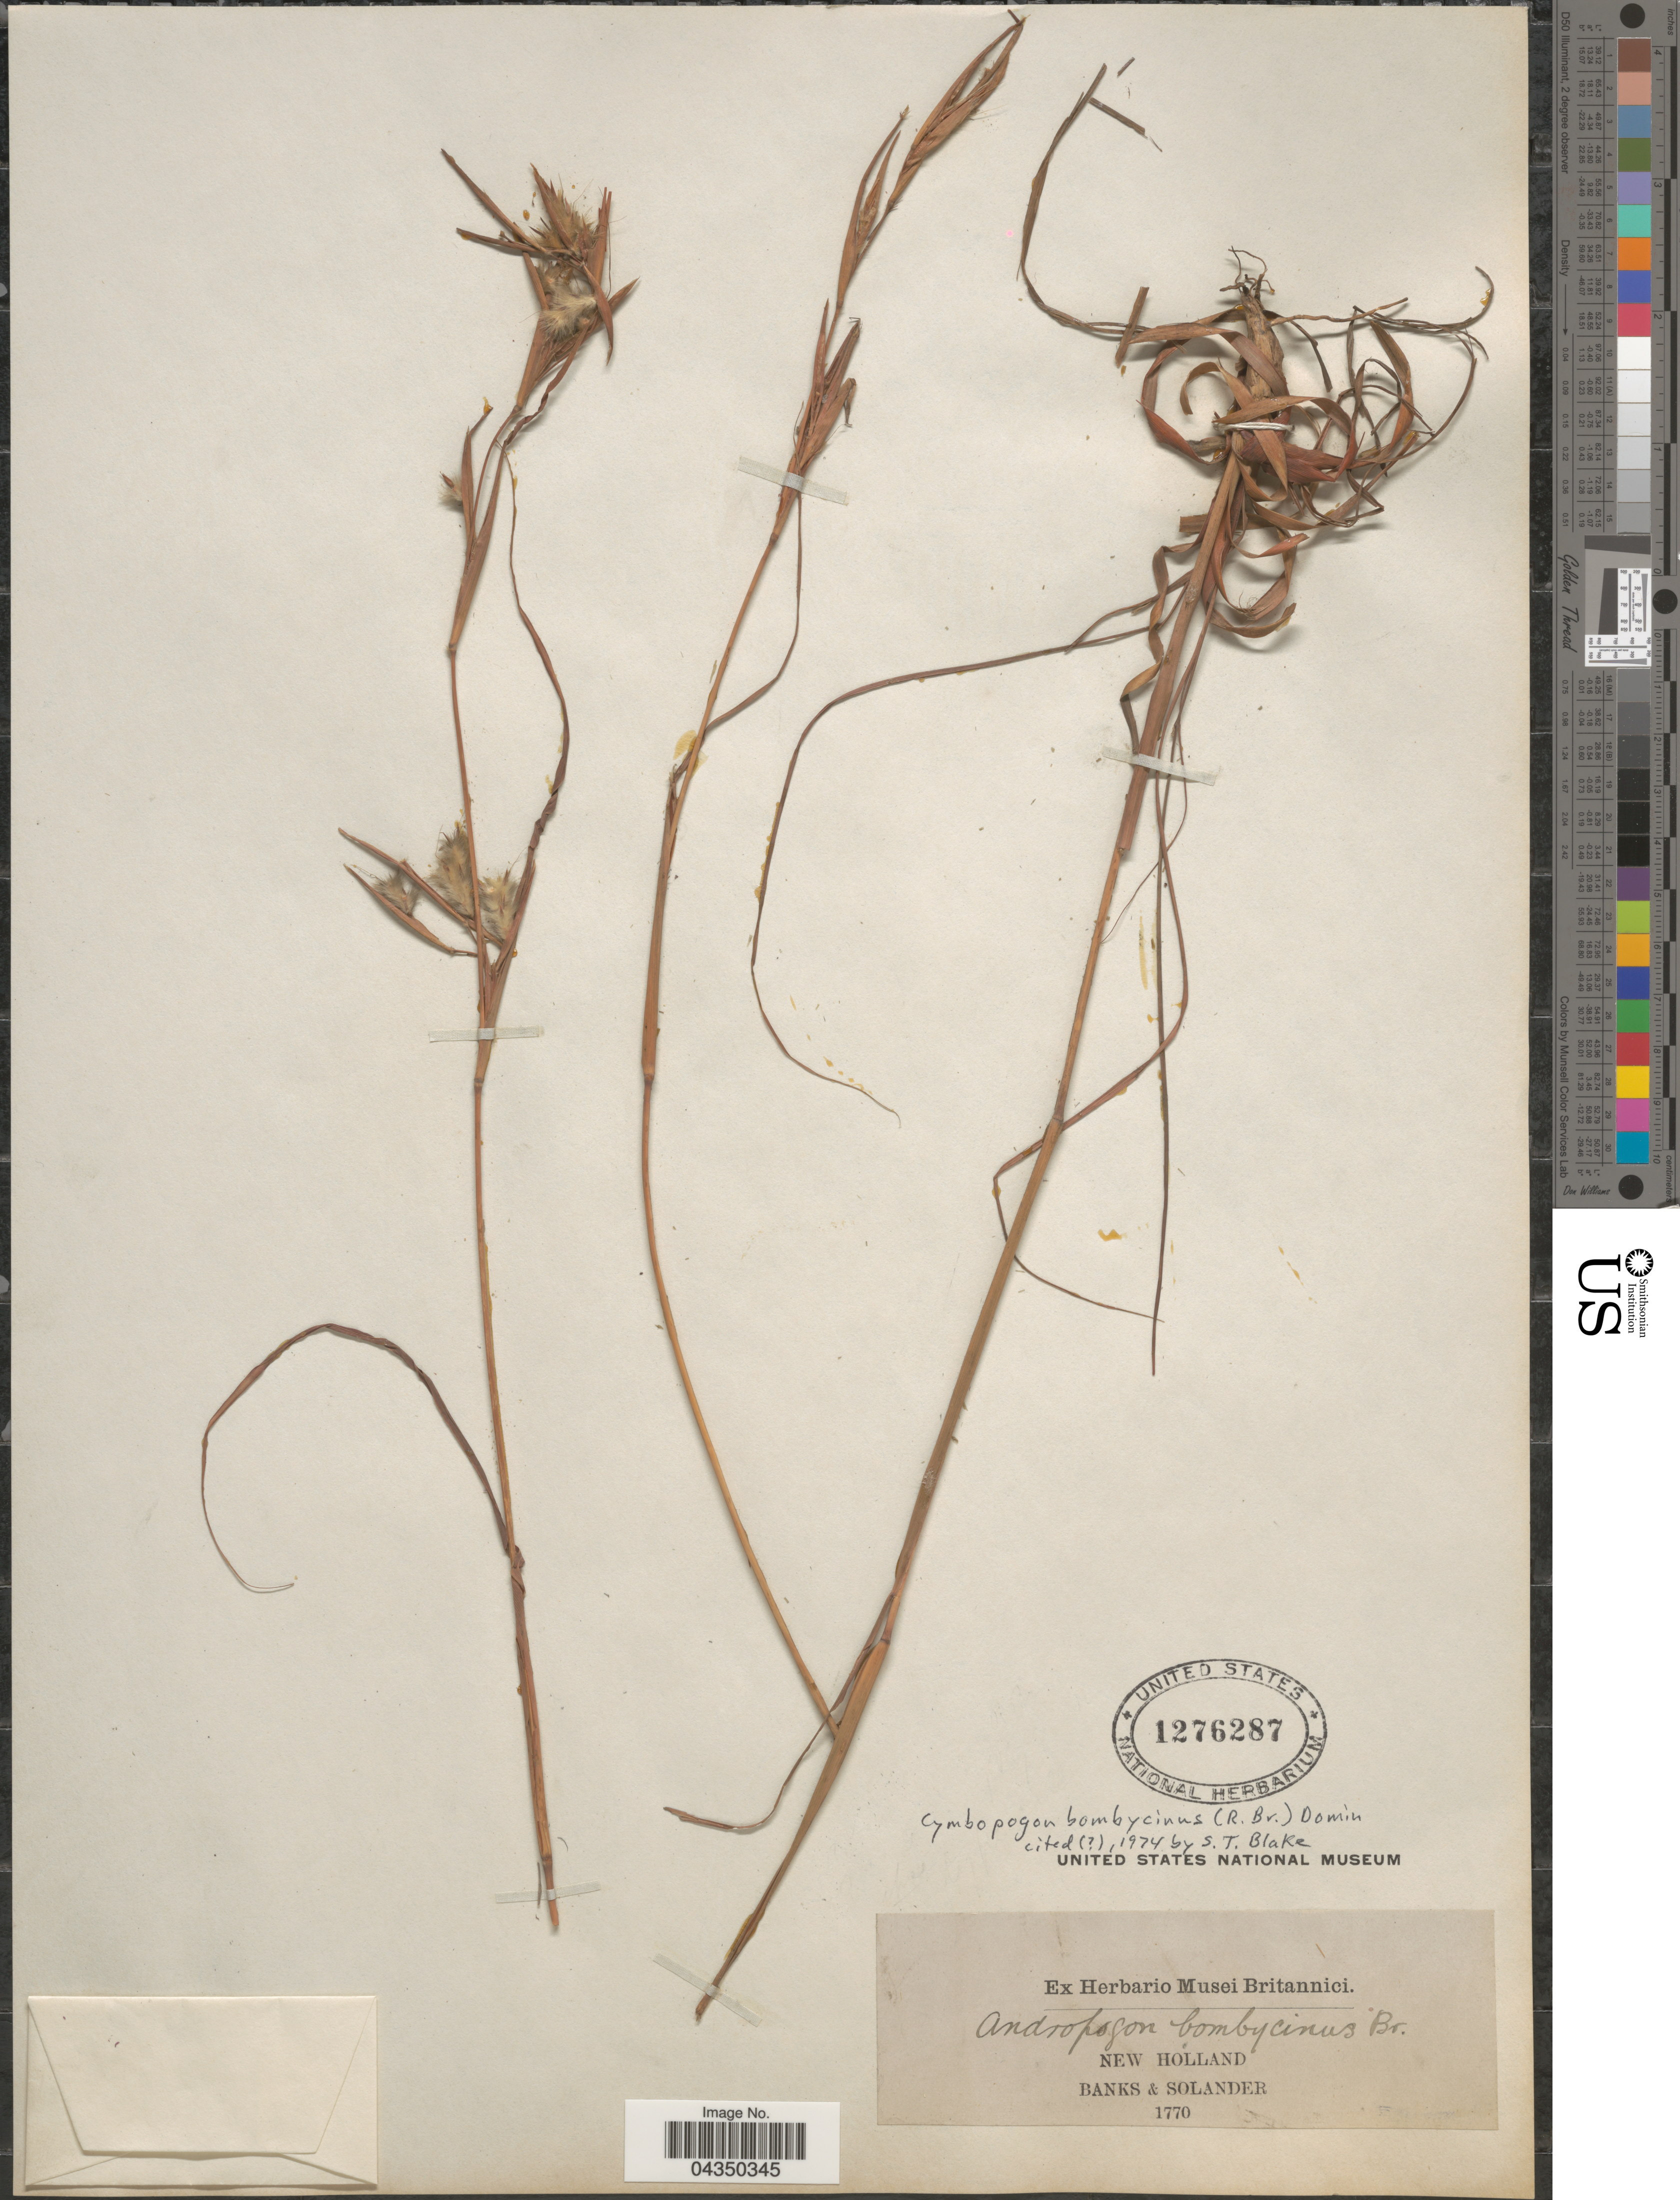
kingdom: Plantae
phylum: Tracheophyta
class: Liliopsida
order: Poales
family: Poaceae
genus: Cymbopogon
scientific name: Cymbopogon bombycinus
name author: A. Camus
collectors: -- Banks & -- Solander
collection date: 1770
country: Australia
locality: New Holland.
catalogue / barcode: US 1276287